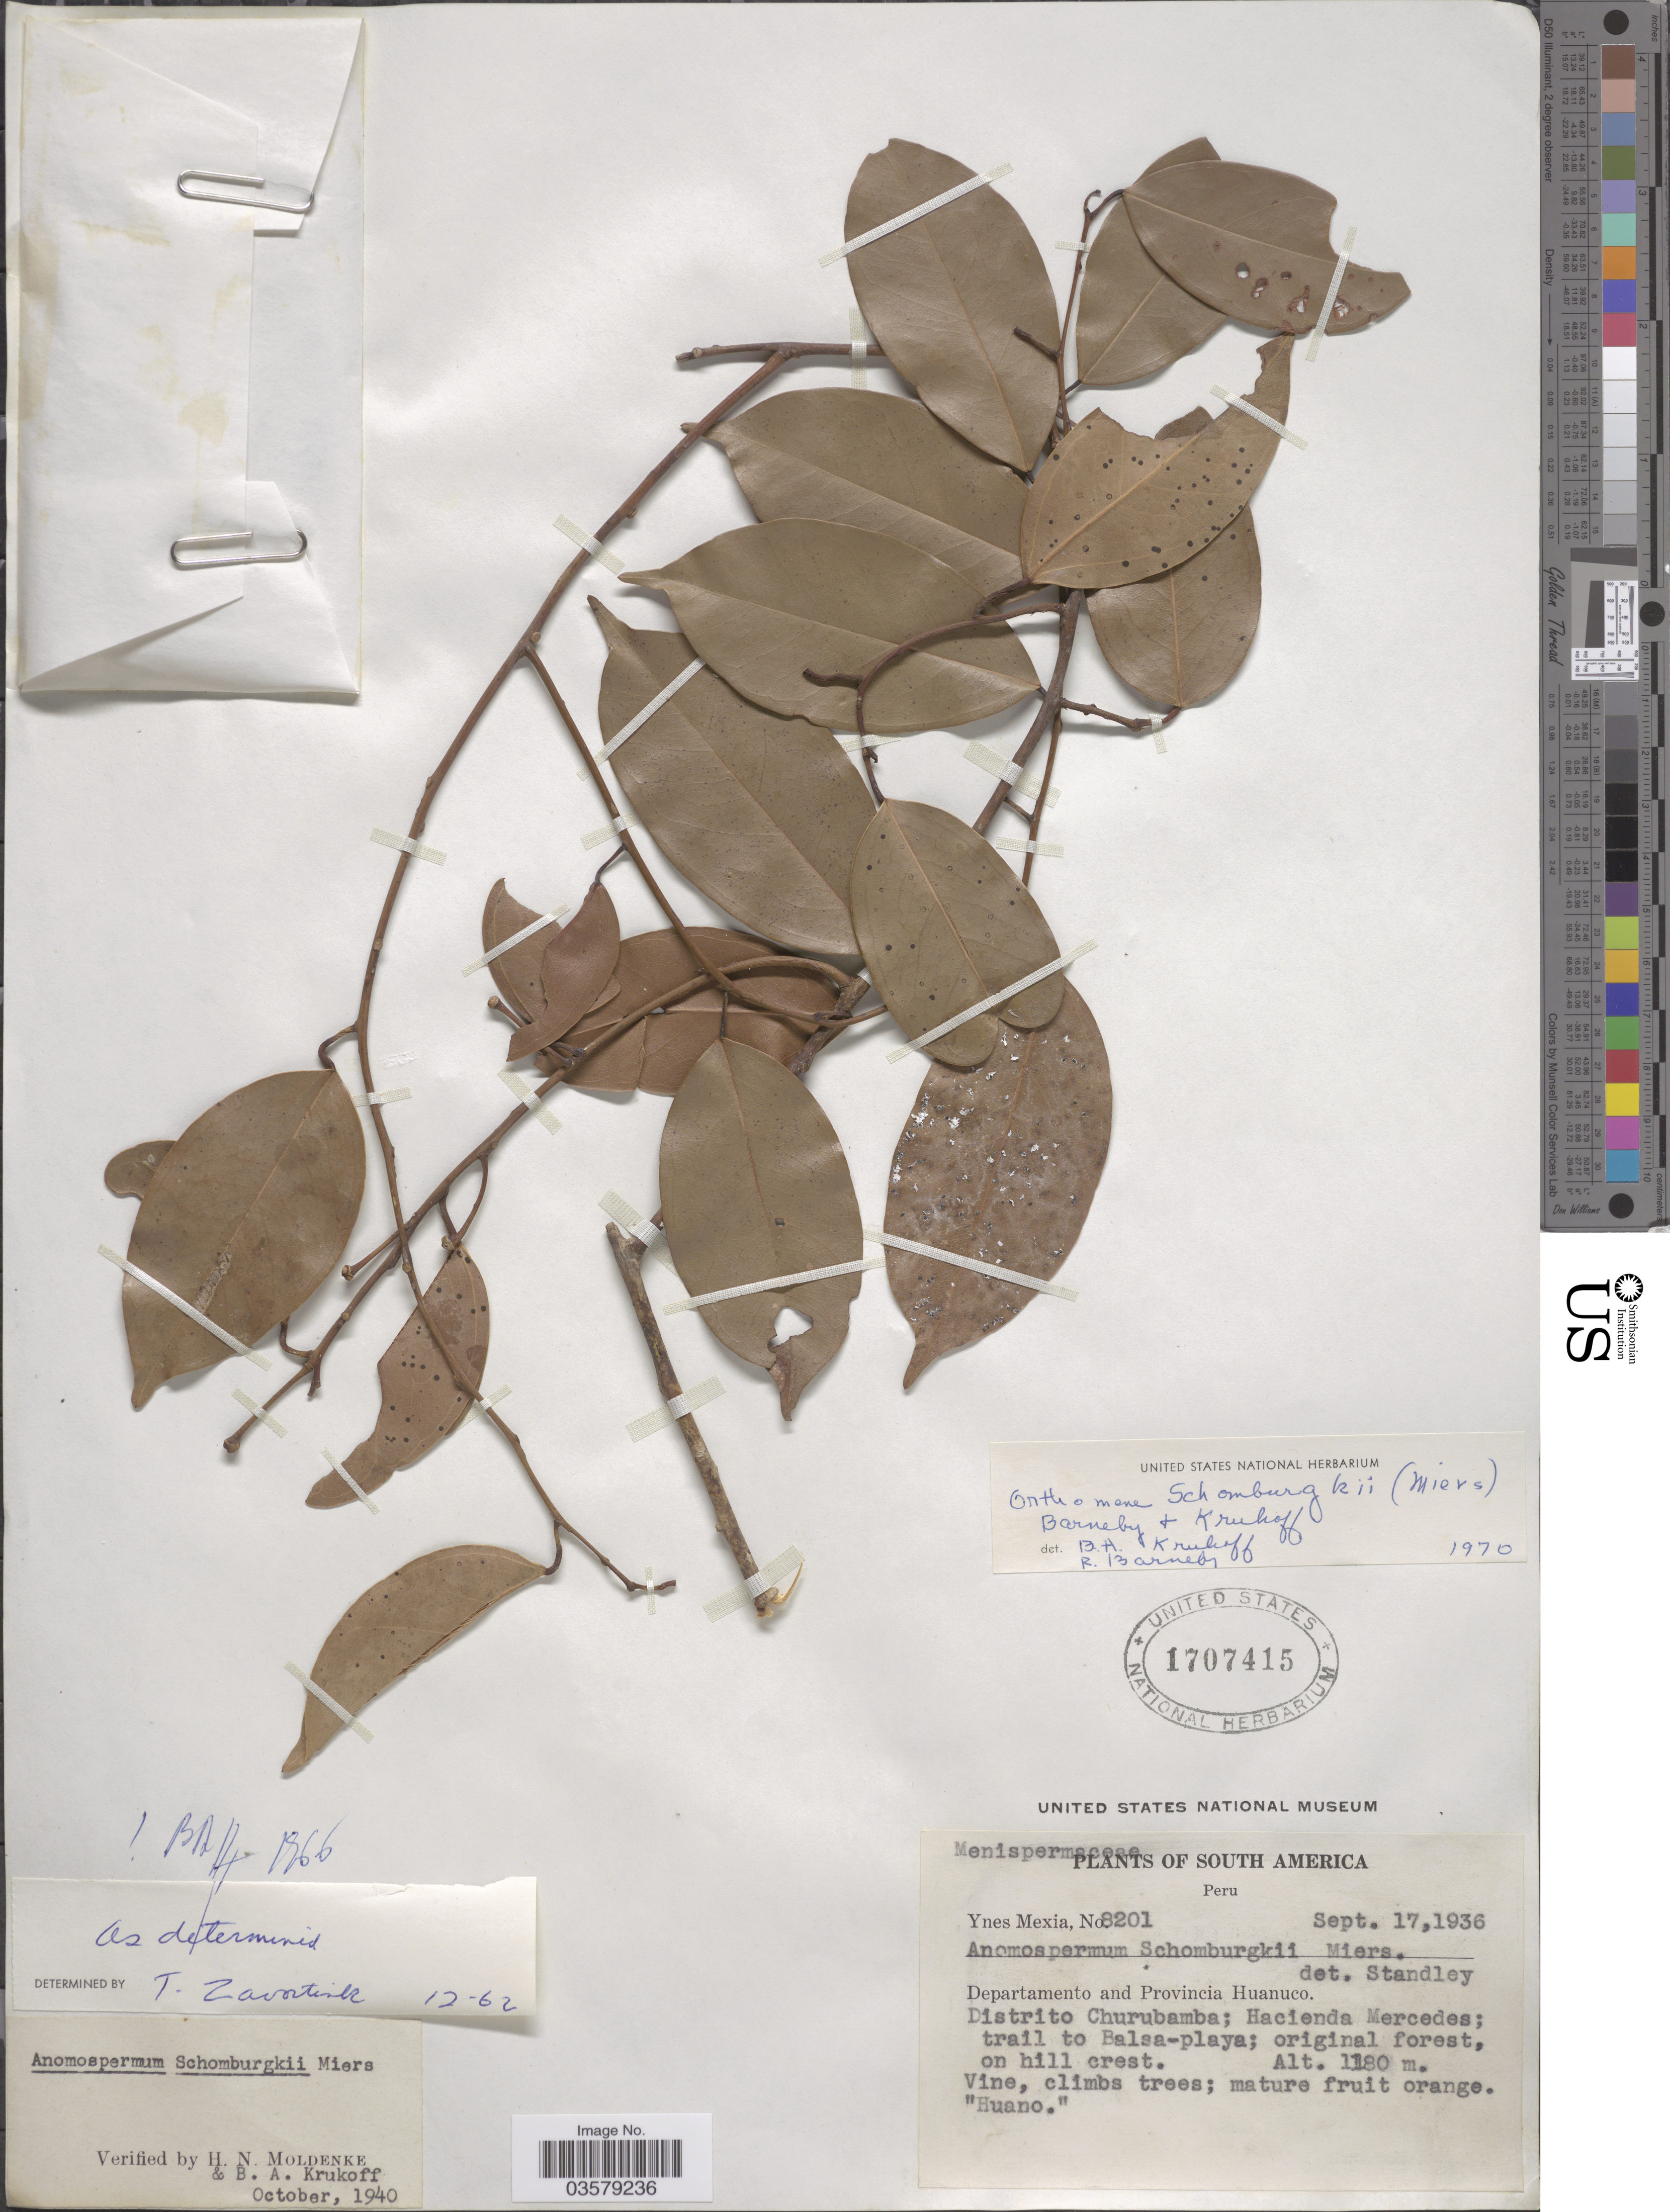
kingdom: Plantae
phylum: Tracheophyta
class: Magnoliopsida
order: Ranunculales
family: Menispermaceae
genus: Anomospermum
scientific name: Anomospermum schomburgkii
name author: Miers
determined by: Strong, Mark T., (BOT), Smithsonian Institution - National Museum of Natural History (UNITED STATES)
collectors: Y. Mexia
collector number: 8201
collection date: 1936-09-17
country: Peru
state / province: Huánuco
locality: Departamento and Provincia Huanuco. Distrito Churubamba; Hacienda Mercedes; trail to Balsa-playa.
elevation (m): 1180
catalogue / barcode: US 1707415